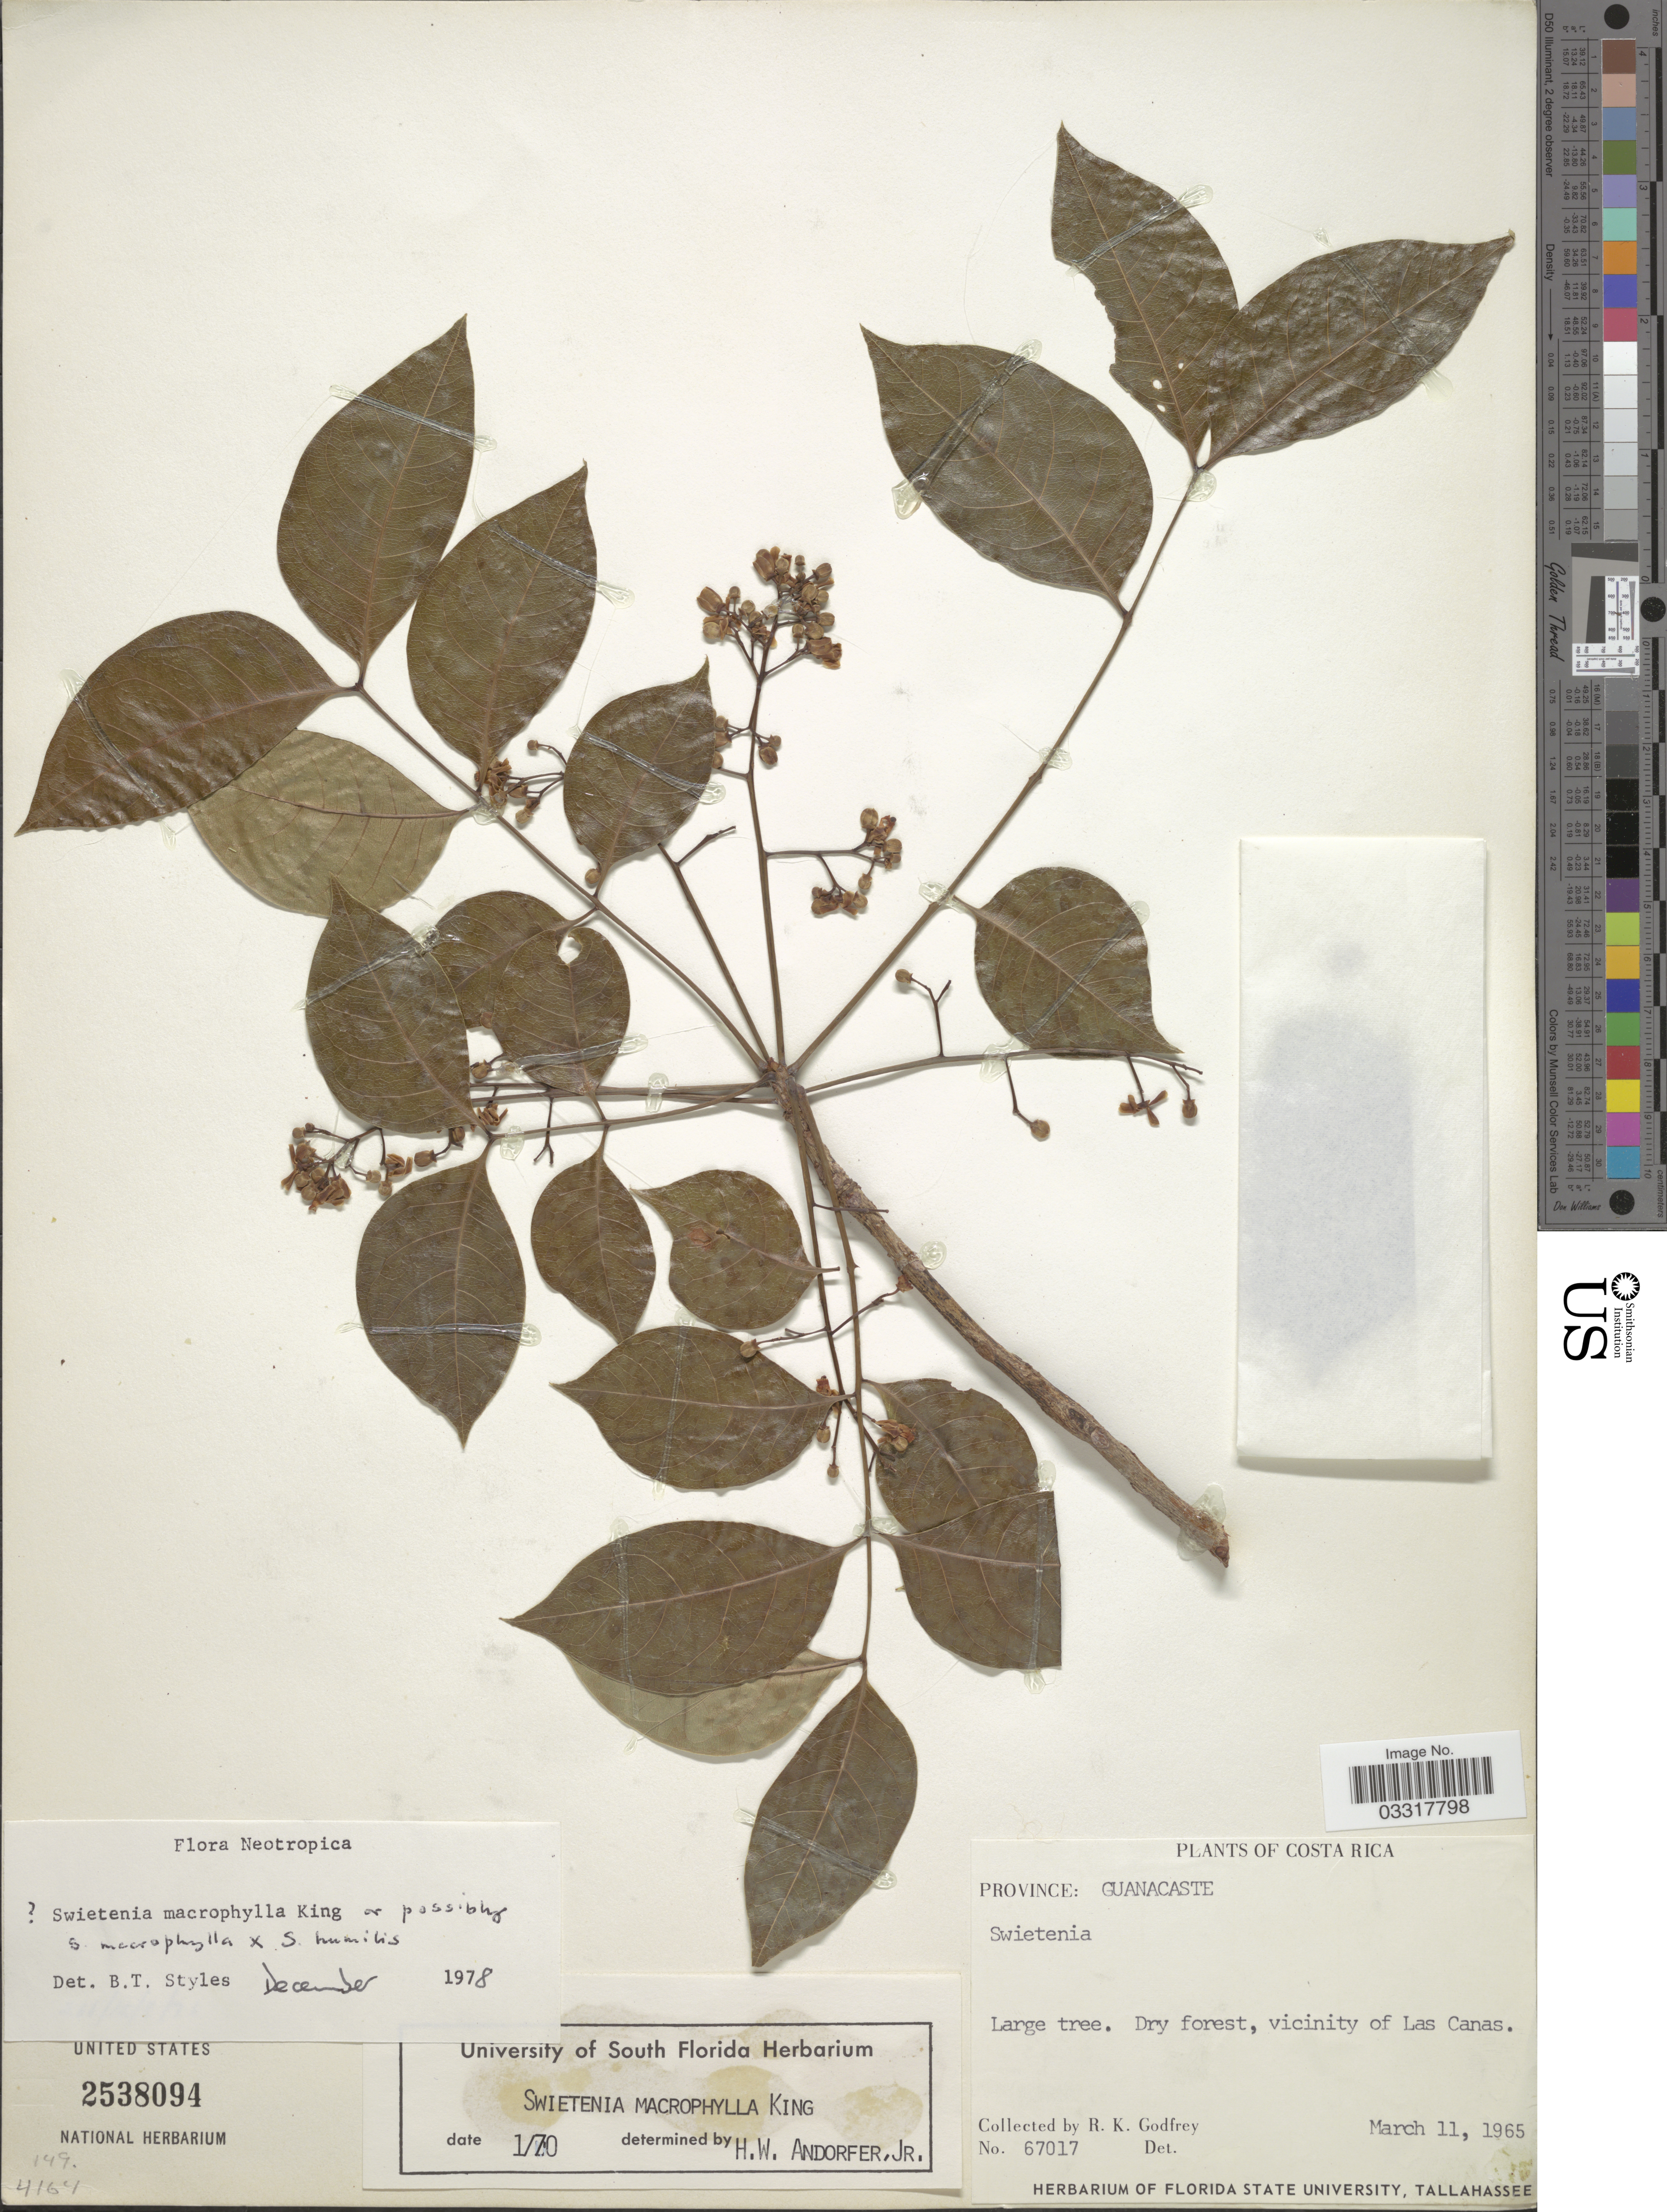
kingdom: Plantae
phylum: Tracheophyta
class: Magnoliopsida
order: Sapindales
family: Meliaceae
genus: Swietenia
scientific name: Swietenia macrophylla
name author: King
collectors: R. K. Godfrey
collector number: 67017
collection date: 1965-03-11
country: Costa Rica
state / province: Guanacaste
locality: Vicinity of Las Canas.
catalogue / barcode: US 2538094